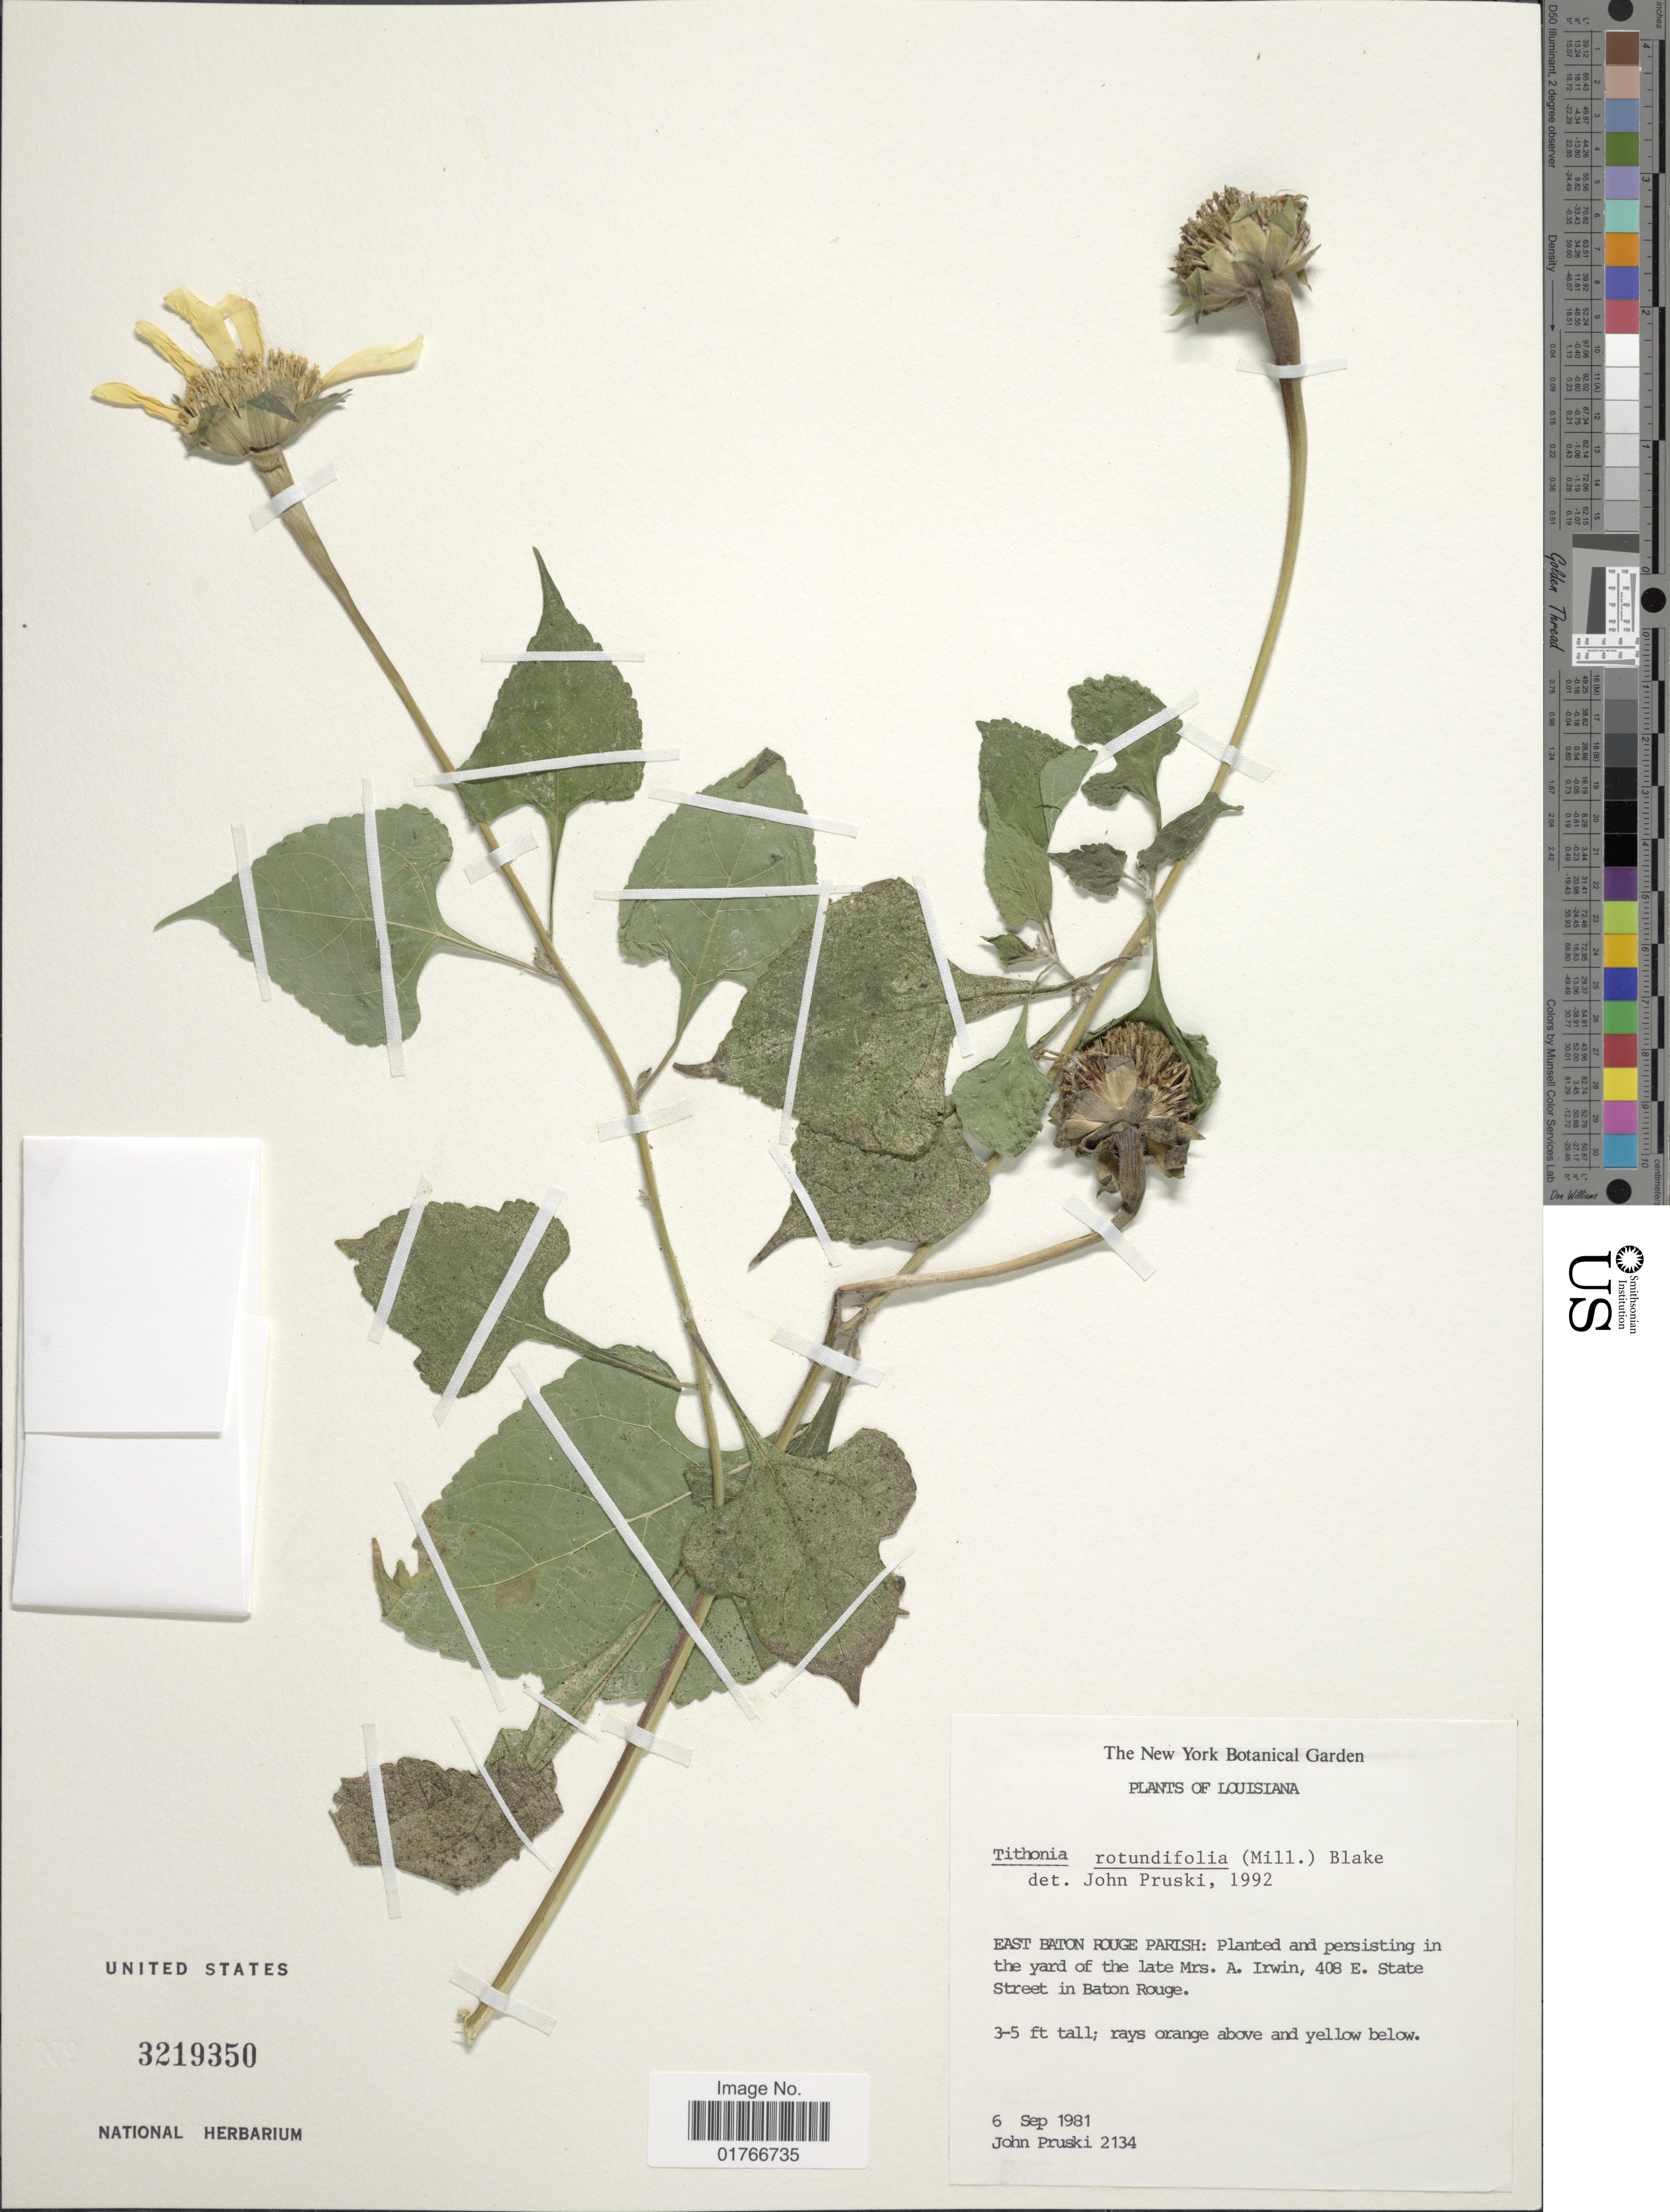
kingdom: Plantae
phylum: Tracheophyta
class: Magnoliopsida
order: Asterales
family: Asteraceae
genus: Tithonia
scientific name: Tithonia rotundifolia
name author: (Mill.) S.F. Blake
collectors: J. F. Pruski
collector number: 2134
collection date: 1981-09-06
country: United States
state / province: Louisiana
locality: East Baton Rouge Parish, yard of the late Mrs. A Irwin, 408 E. State Street in Baton Rouge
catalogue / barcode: US 3219350